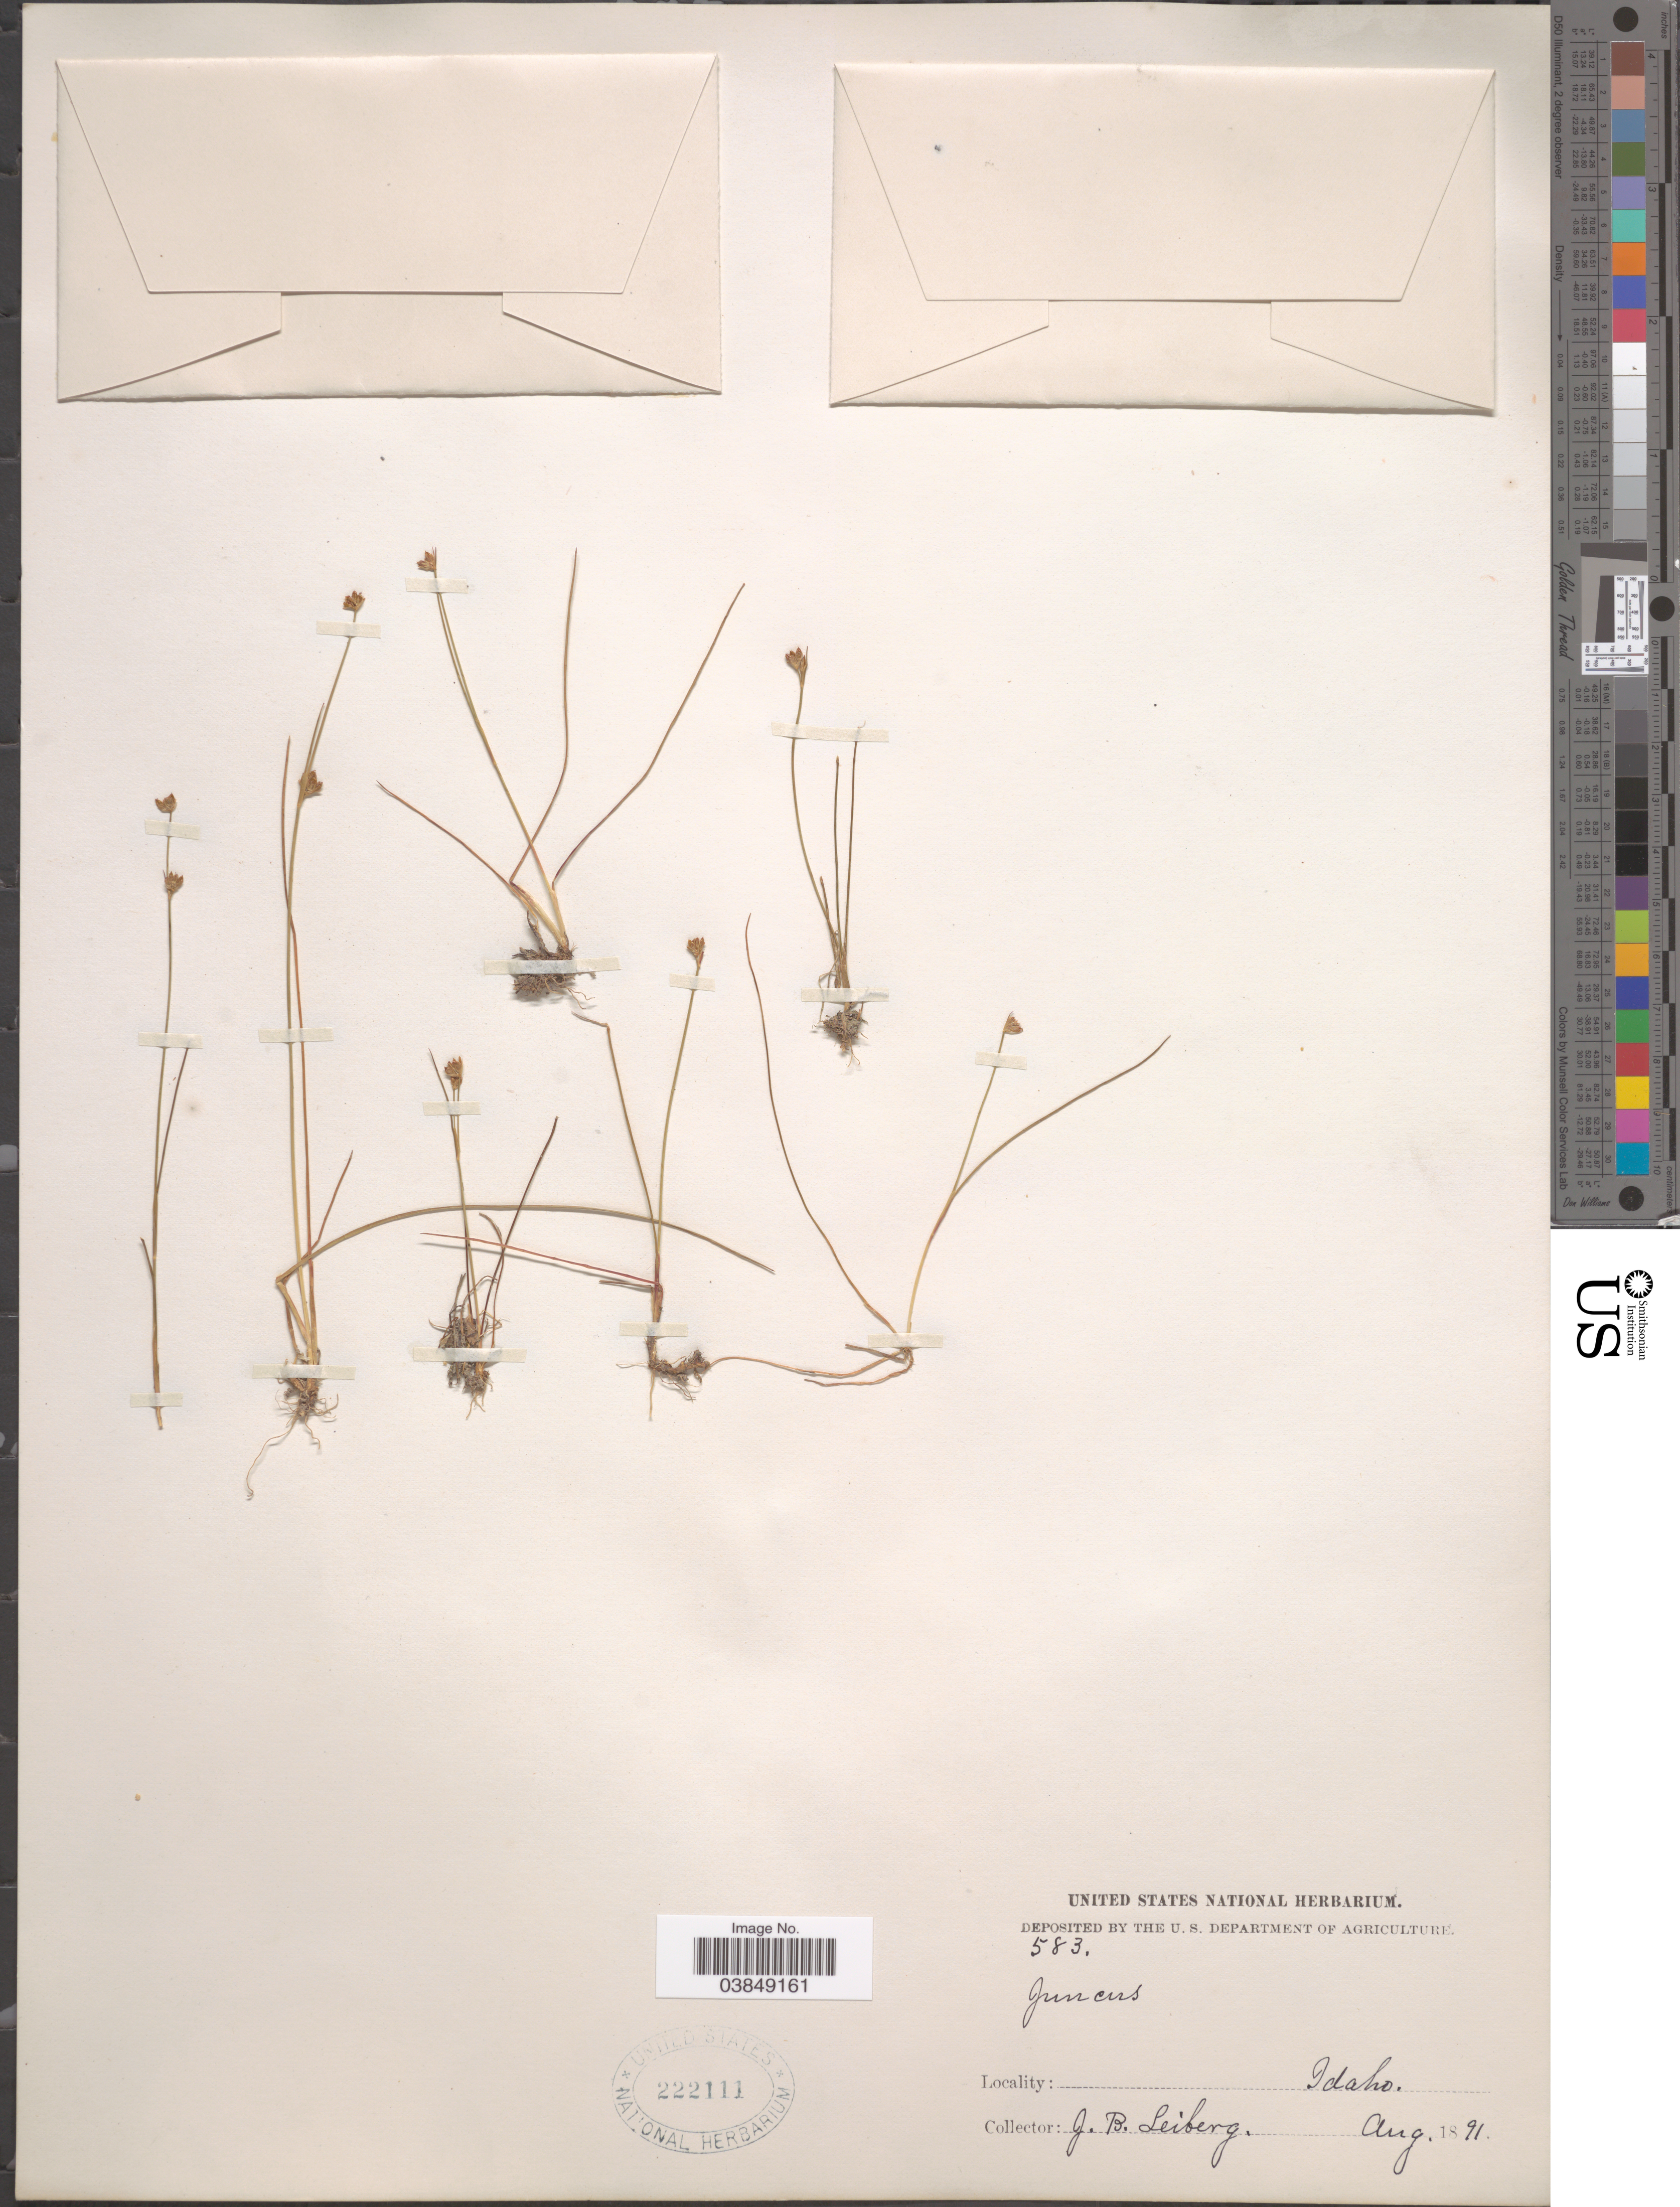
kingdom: Plantae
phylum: Tracheophyta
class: Liliopsida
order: Poales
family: Juncaceae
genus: Juncus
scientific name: Juncus alpinus var. rariflorus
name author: (Hartm.) Hartm.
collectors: J. B. Leiberg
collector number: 583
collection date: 1891-08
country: United States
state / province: Idaho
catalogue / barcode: US 22111